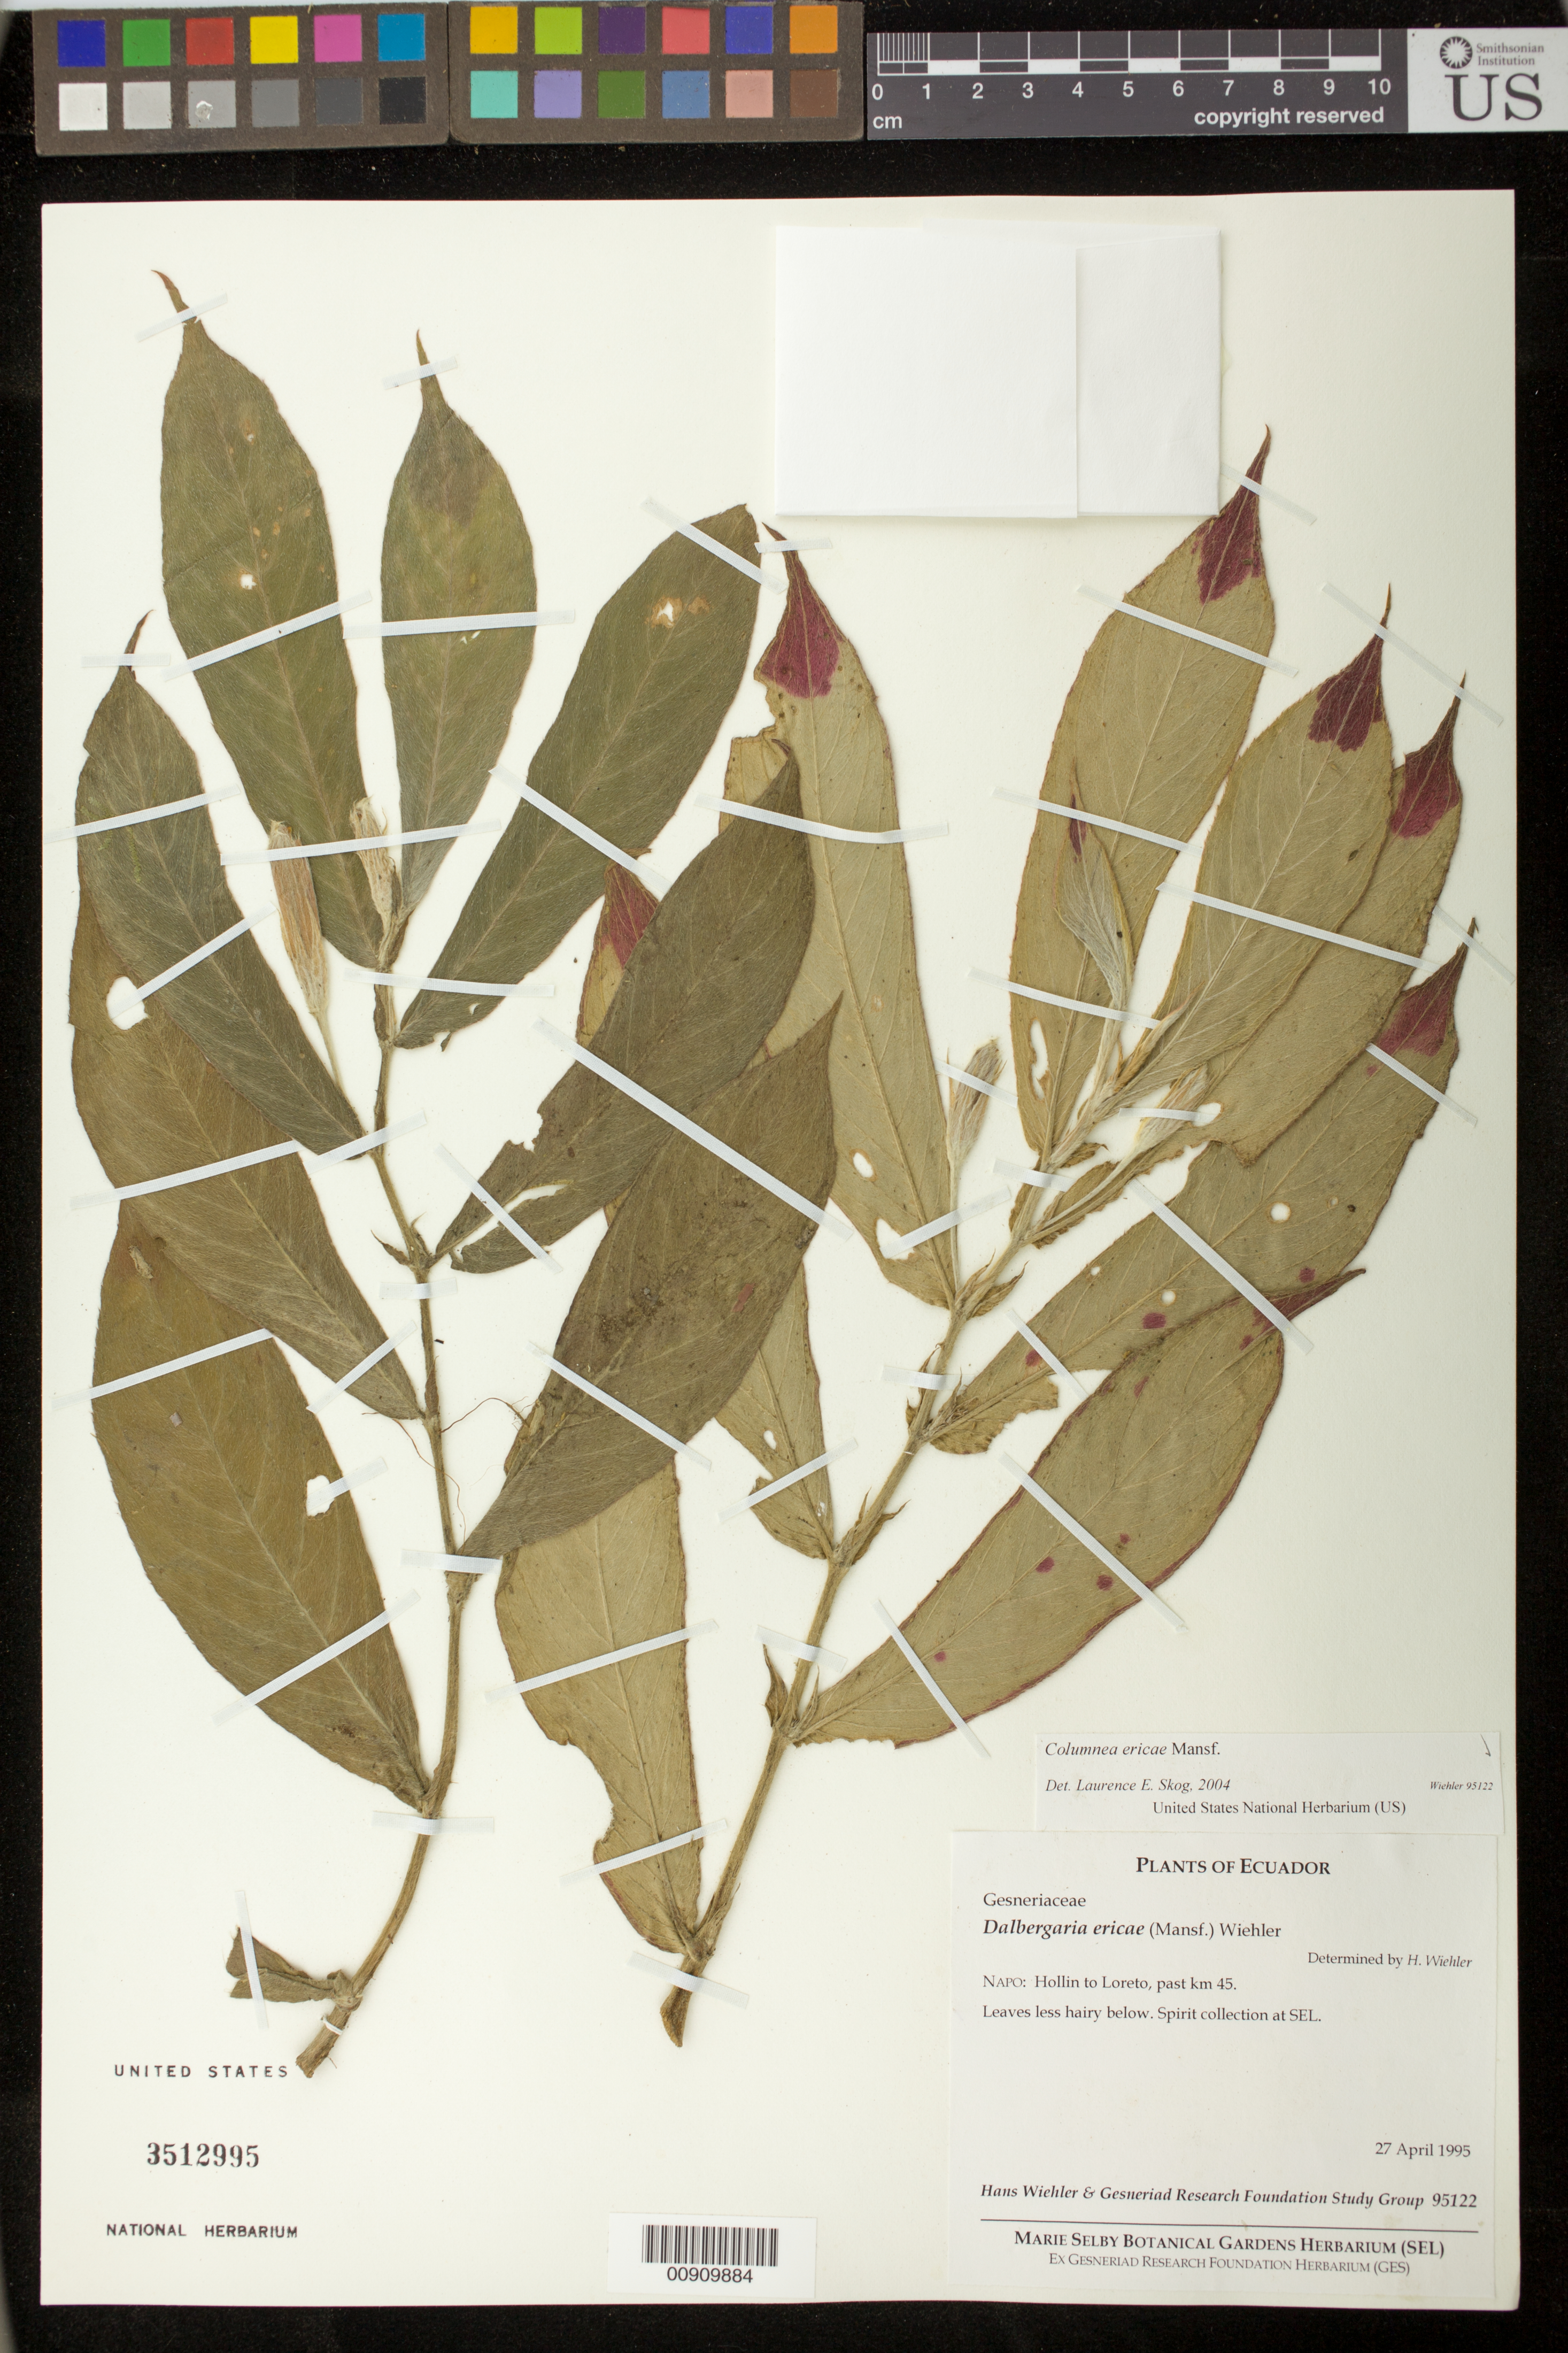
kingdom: Plantae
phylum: Tracheophyta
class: Magnoliopsida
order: Lamiales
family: Gesneriaceae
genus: Columnea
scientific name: Columnea ericae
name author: Mansf.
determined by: Skog, Laurence E.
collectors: H. J. Wiehler & GRF Study Group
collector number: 95122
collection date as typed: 27 Apr 1995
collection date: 1995-04-27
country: Ecuador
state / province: Napo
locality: Napo: Hollin to Loreto, past km 45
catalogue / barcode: US 3512995